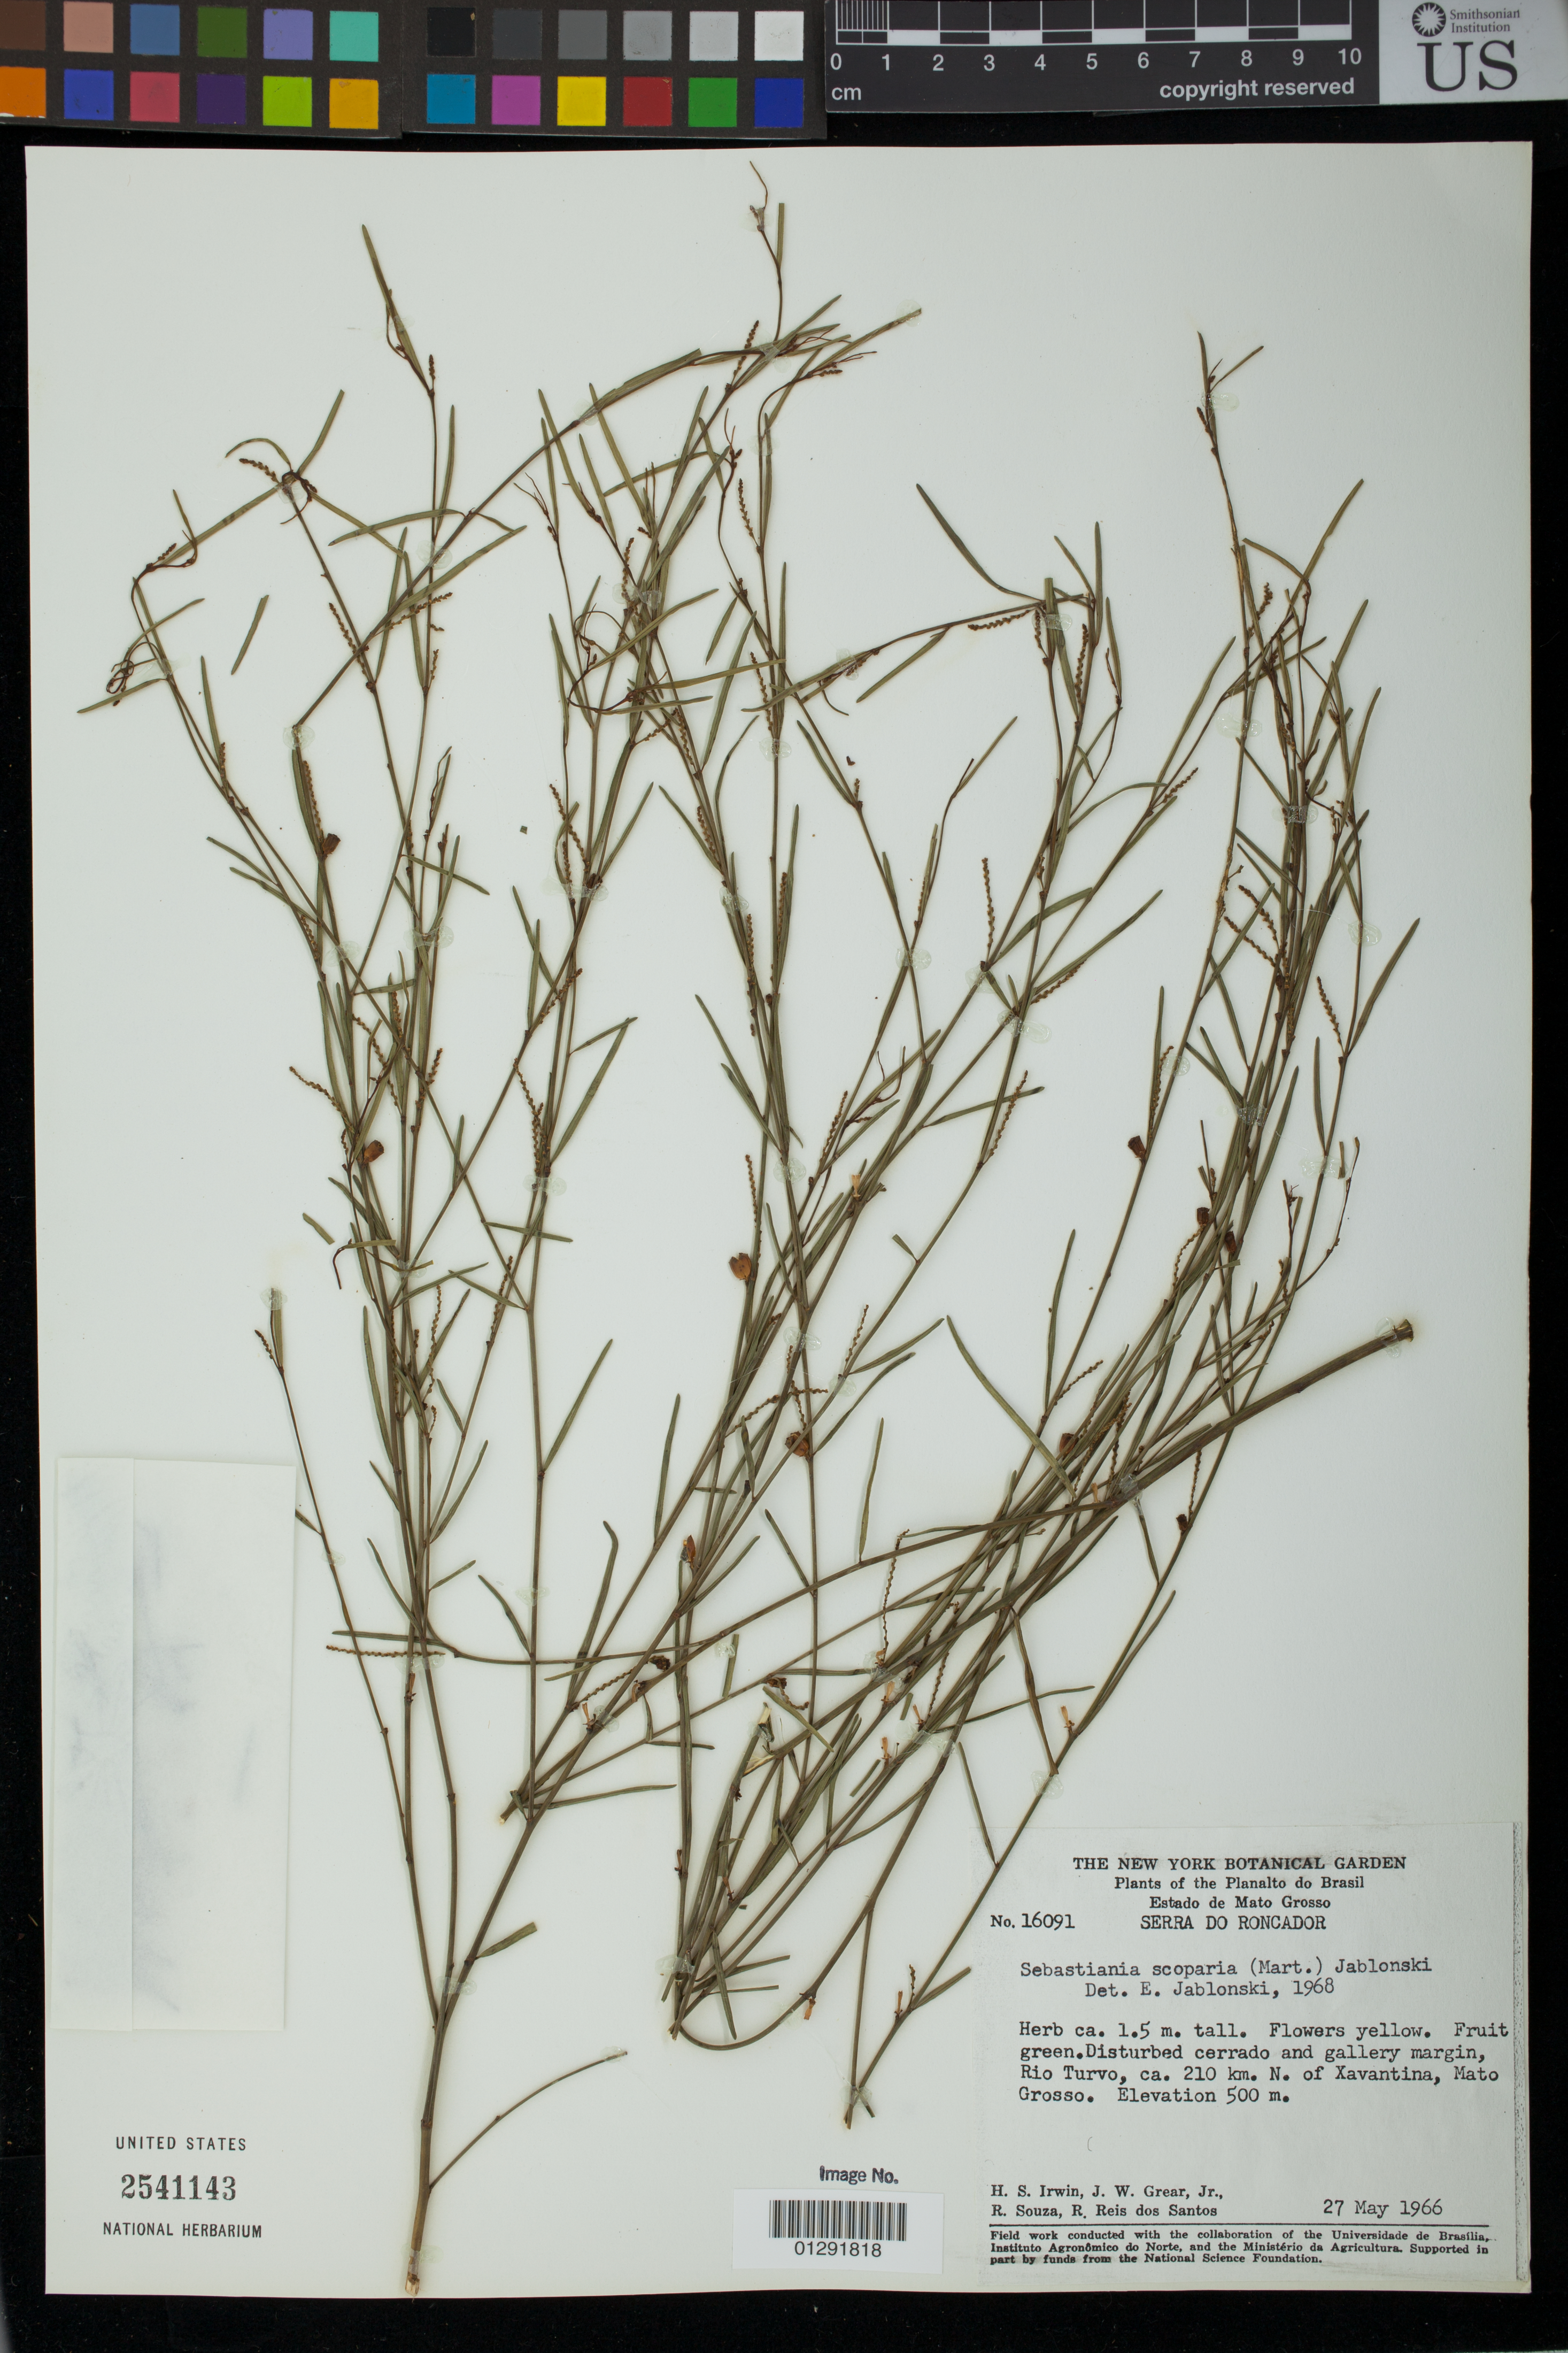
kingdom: Plantae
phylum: Tracheophyta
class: Magnoliopsida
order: Malpighiales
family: Euphorbiaceae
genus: Sebastiania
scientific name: Sebastiania scoparia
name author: (Mart.) Jablonski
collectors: H. Irwin, J. W. Grear, R. Souza & R. Reis dos Santos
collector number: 16091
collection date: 1966-05-27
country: Brazil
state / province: Mato Grosso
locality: Disturbed cerrado and gallery margin, Rio Turvo, ca. 210 km. of Xavantina, Mato Grosso.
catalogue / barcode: US 2541143